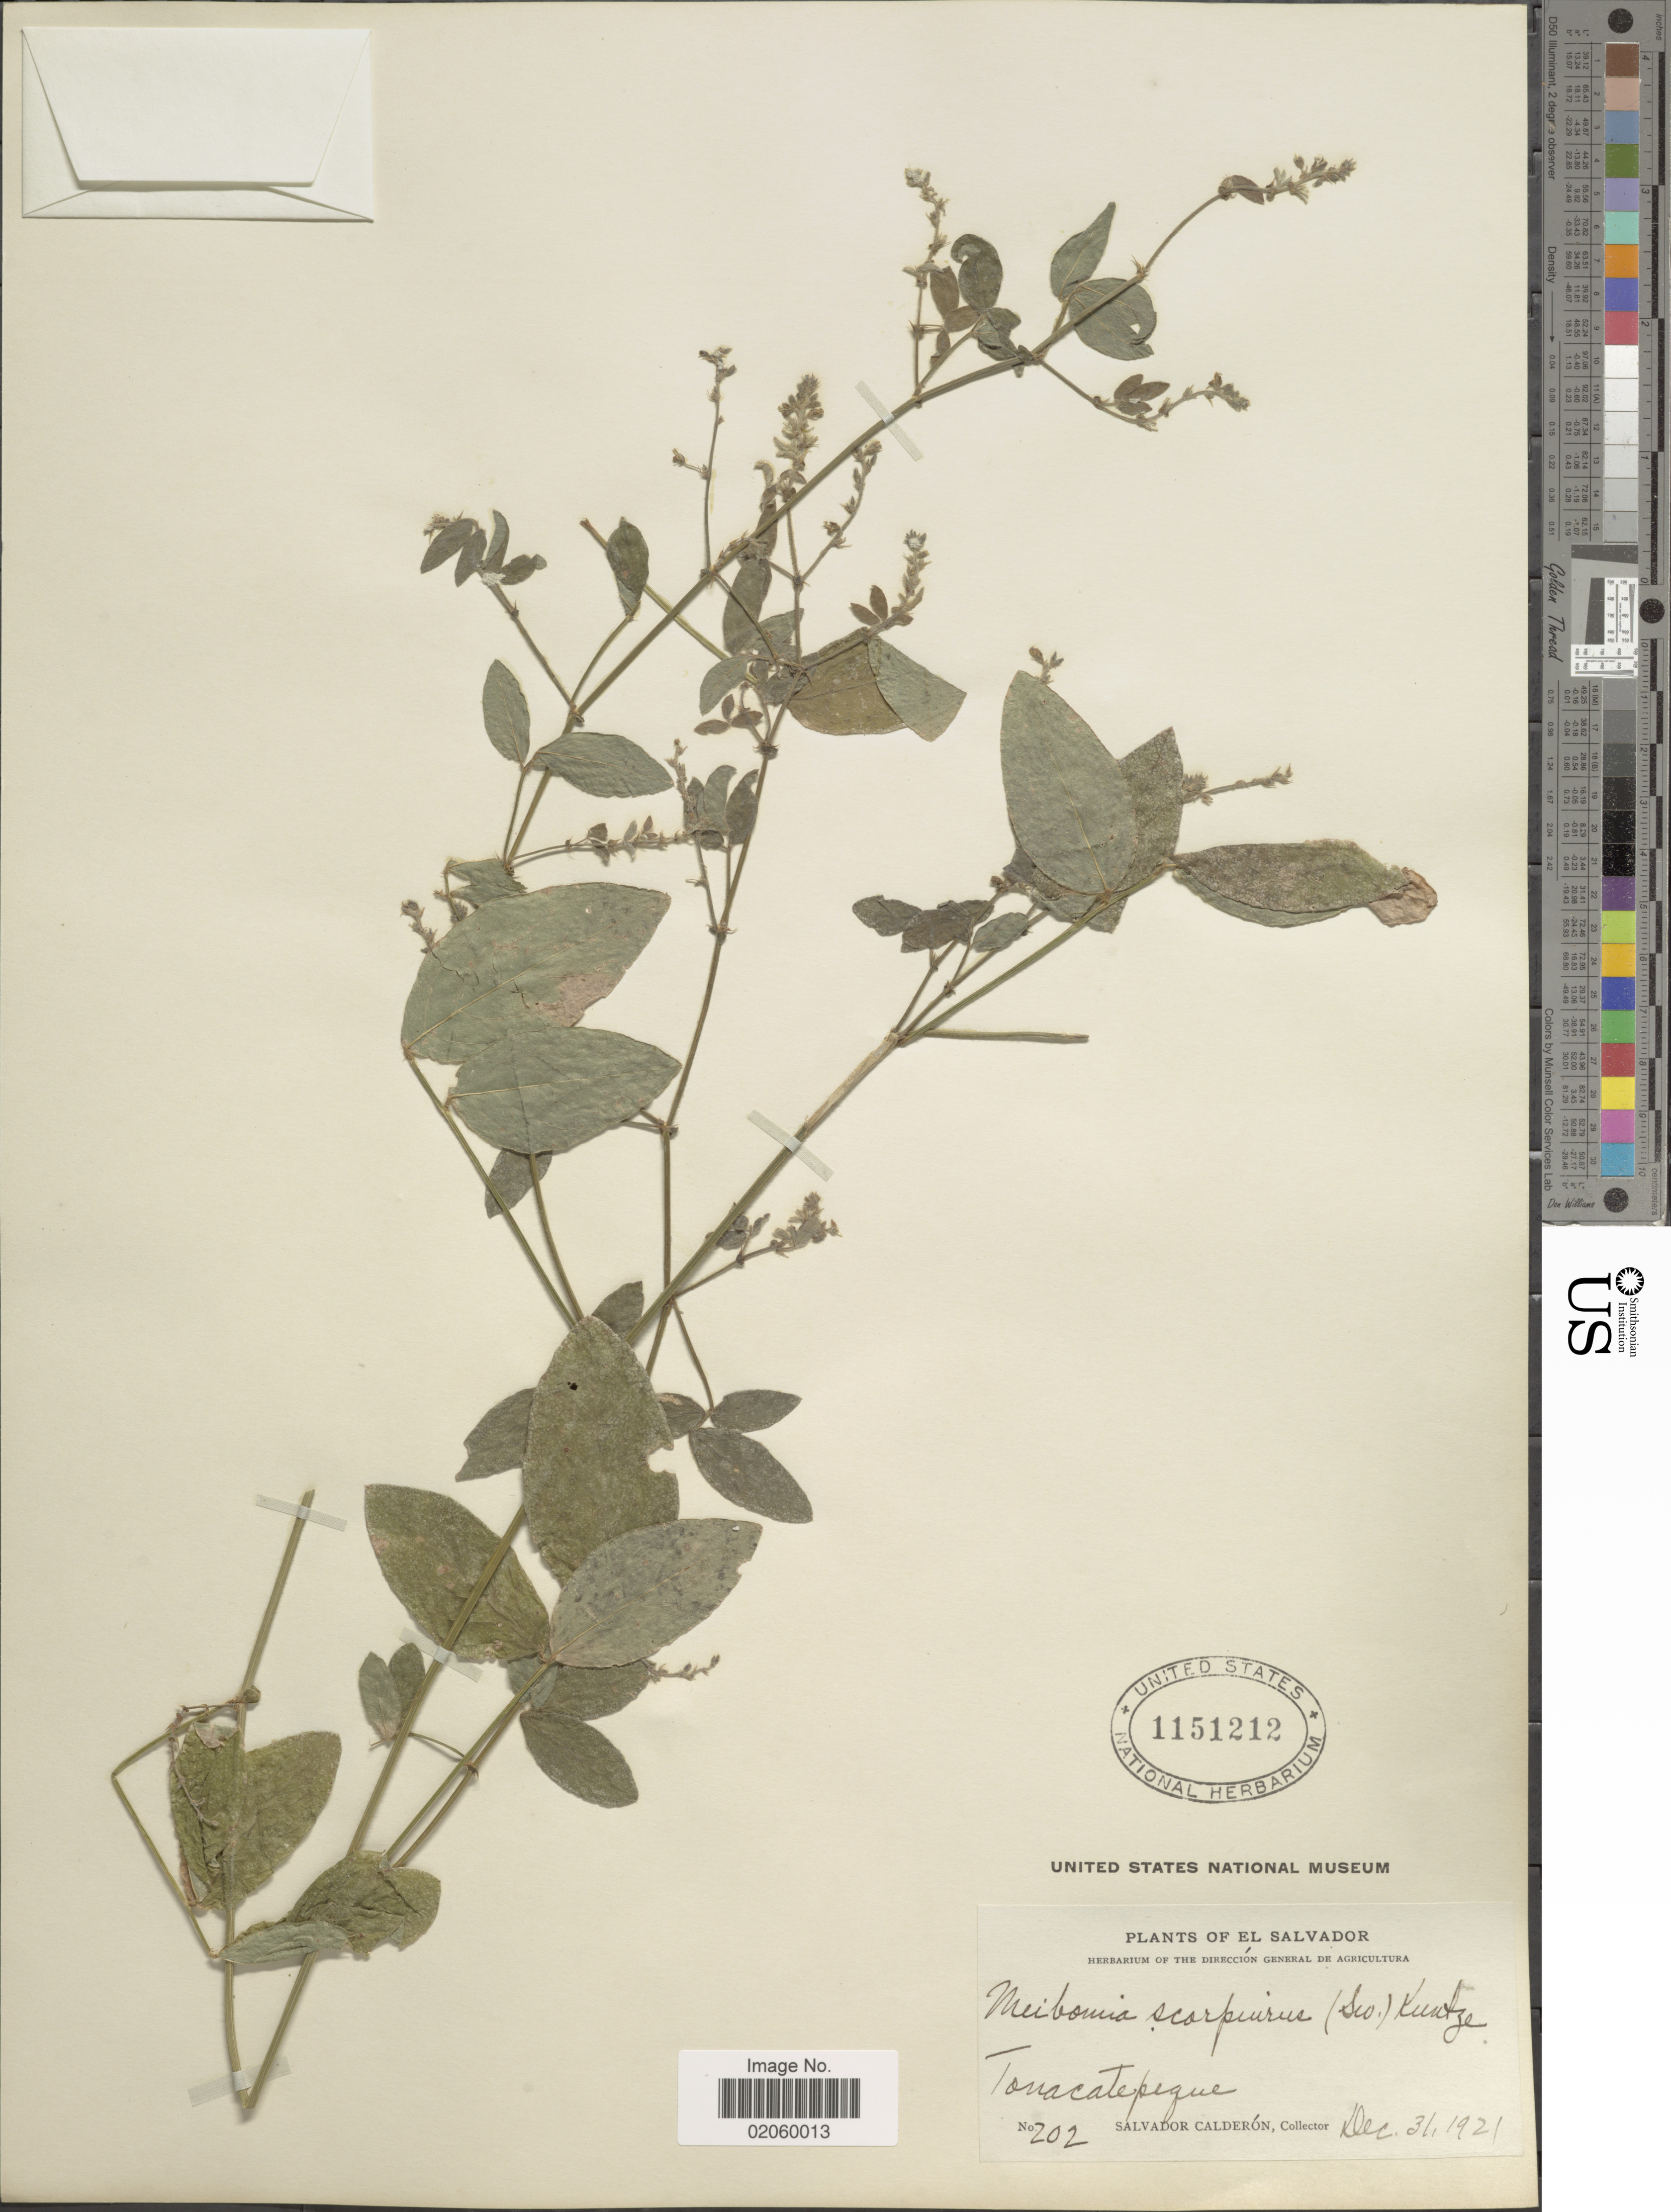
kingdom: Plantae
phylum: Tracheophyta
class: Magnoliopsida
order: Fabales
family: Fabaceae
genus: Desmodium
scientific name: Desmodium scorpiurus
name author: (Sw.) Desv. ex DC.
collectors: S. Calderón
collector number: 202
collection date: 1921-12-31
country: El Salvador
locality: Tonacatepeque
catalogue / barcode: US 1151212